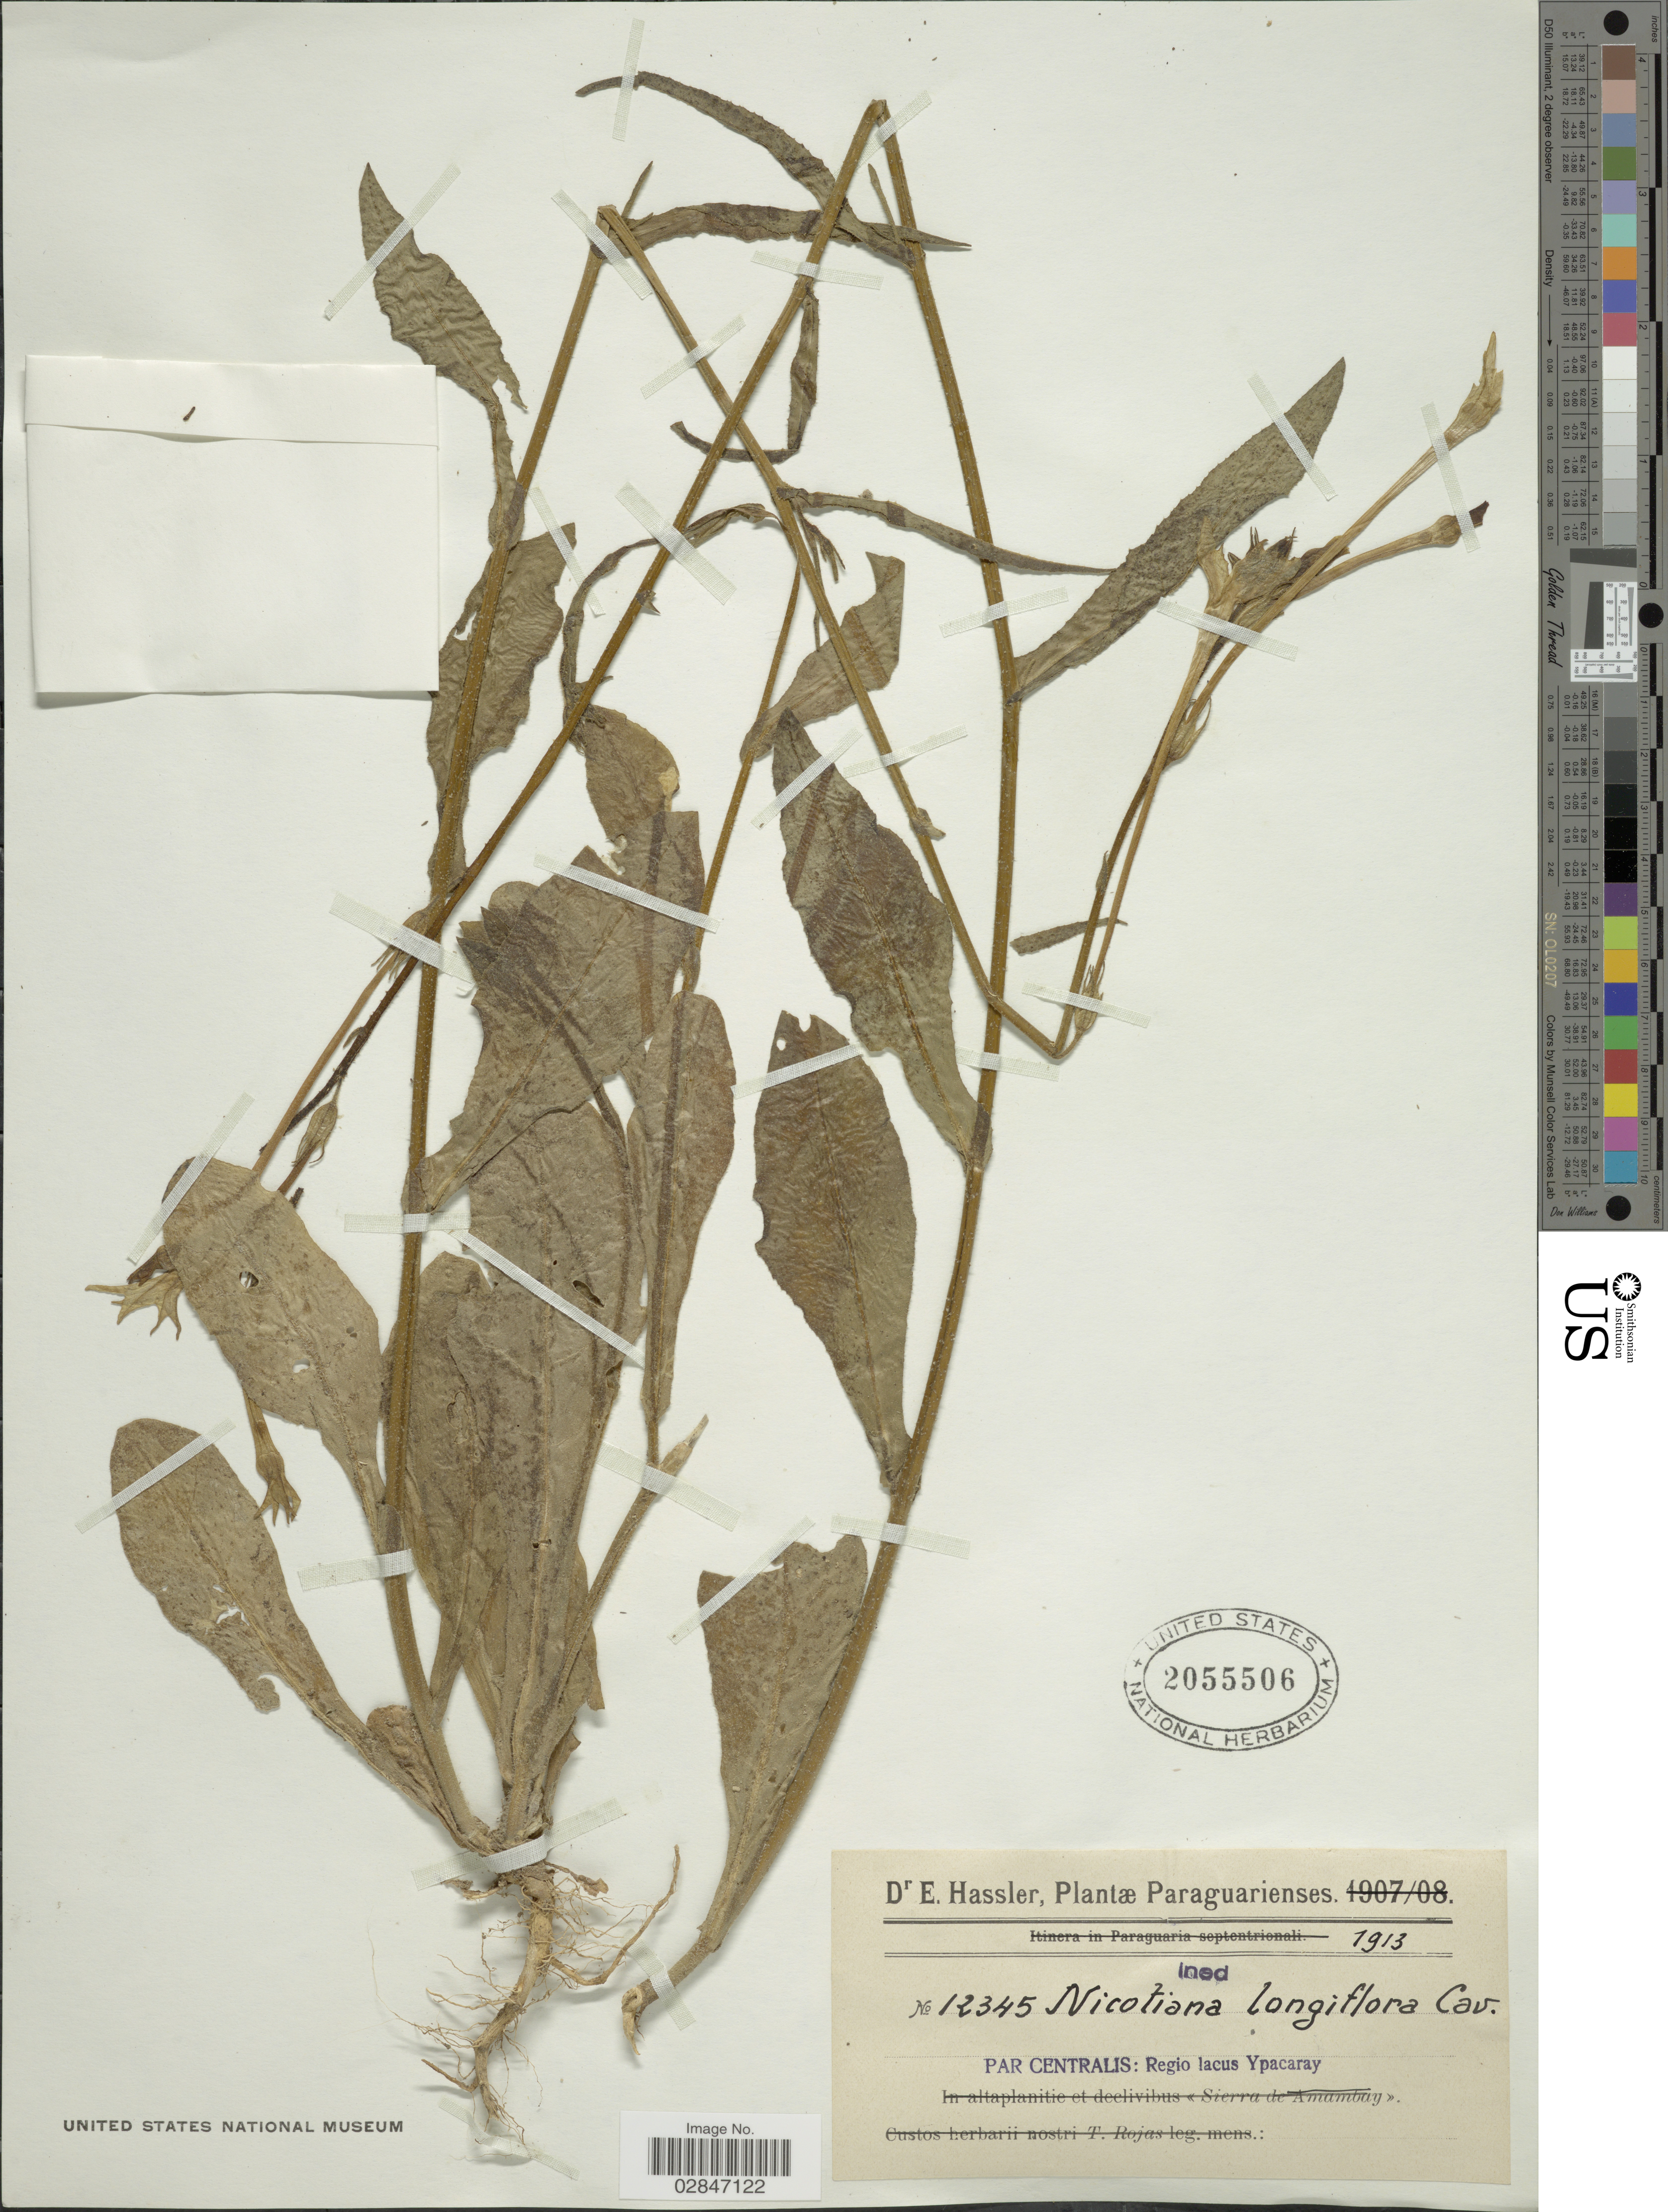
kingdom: Plantae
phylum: Tracheophyta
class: Magnoliopsida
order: Solanales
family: Solanaceae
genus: Nicotiana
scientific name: Nicotiana longiflora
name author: Cav.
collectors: E. Hassler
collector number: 12345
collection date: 1913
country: Paraguay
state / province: Paraguari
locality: Par Centralis: Regio lacus Ypacaray, Paraguarienses.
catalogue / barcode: US 2055506